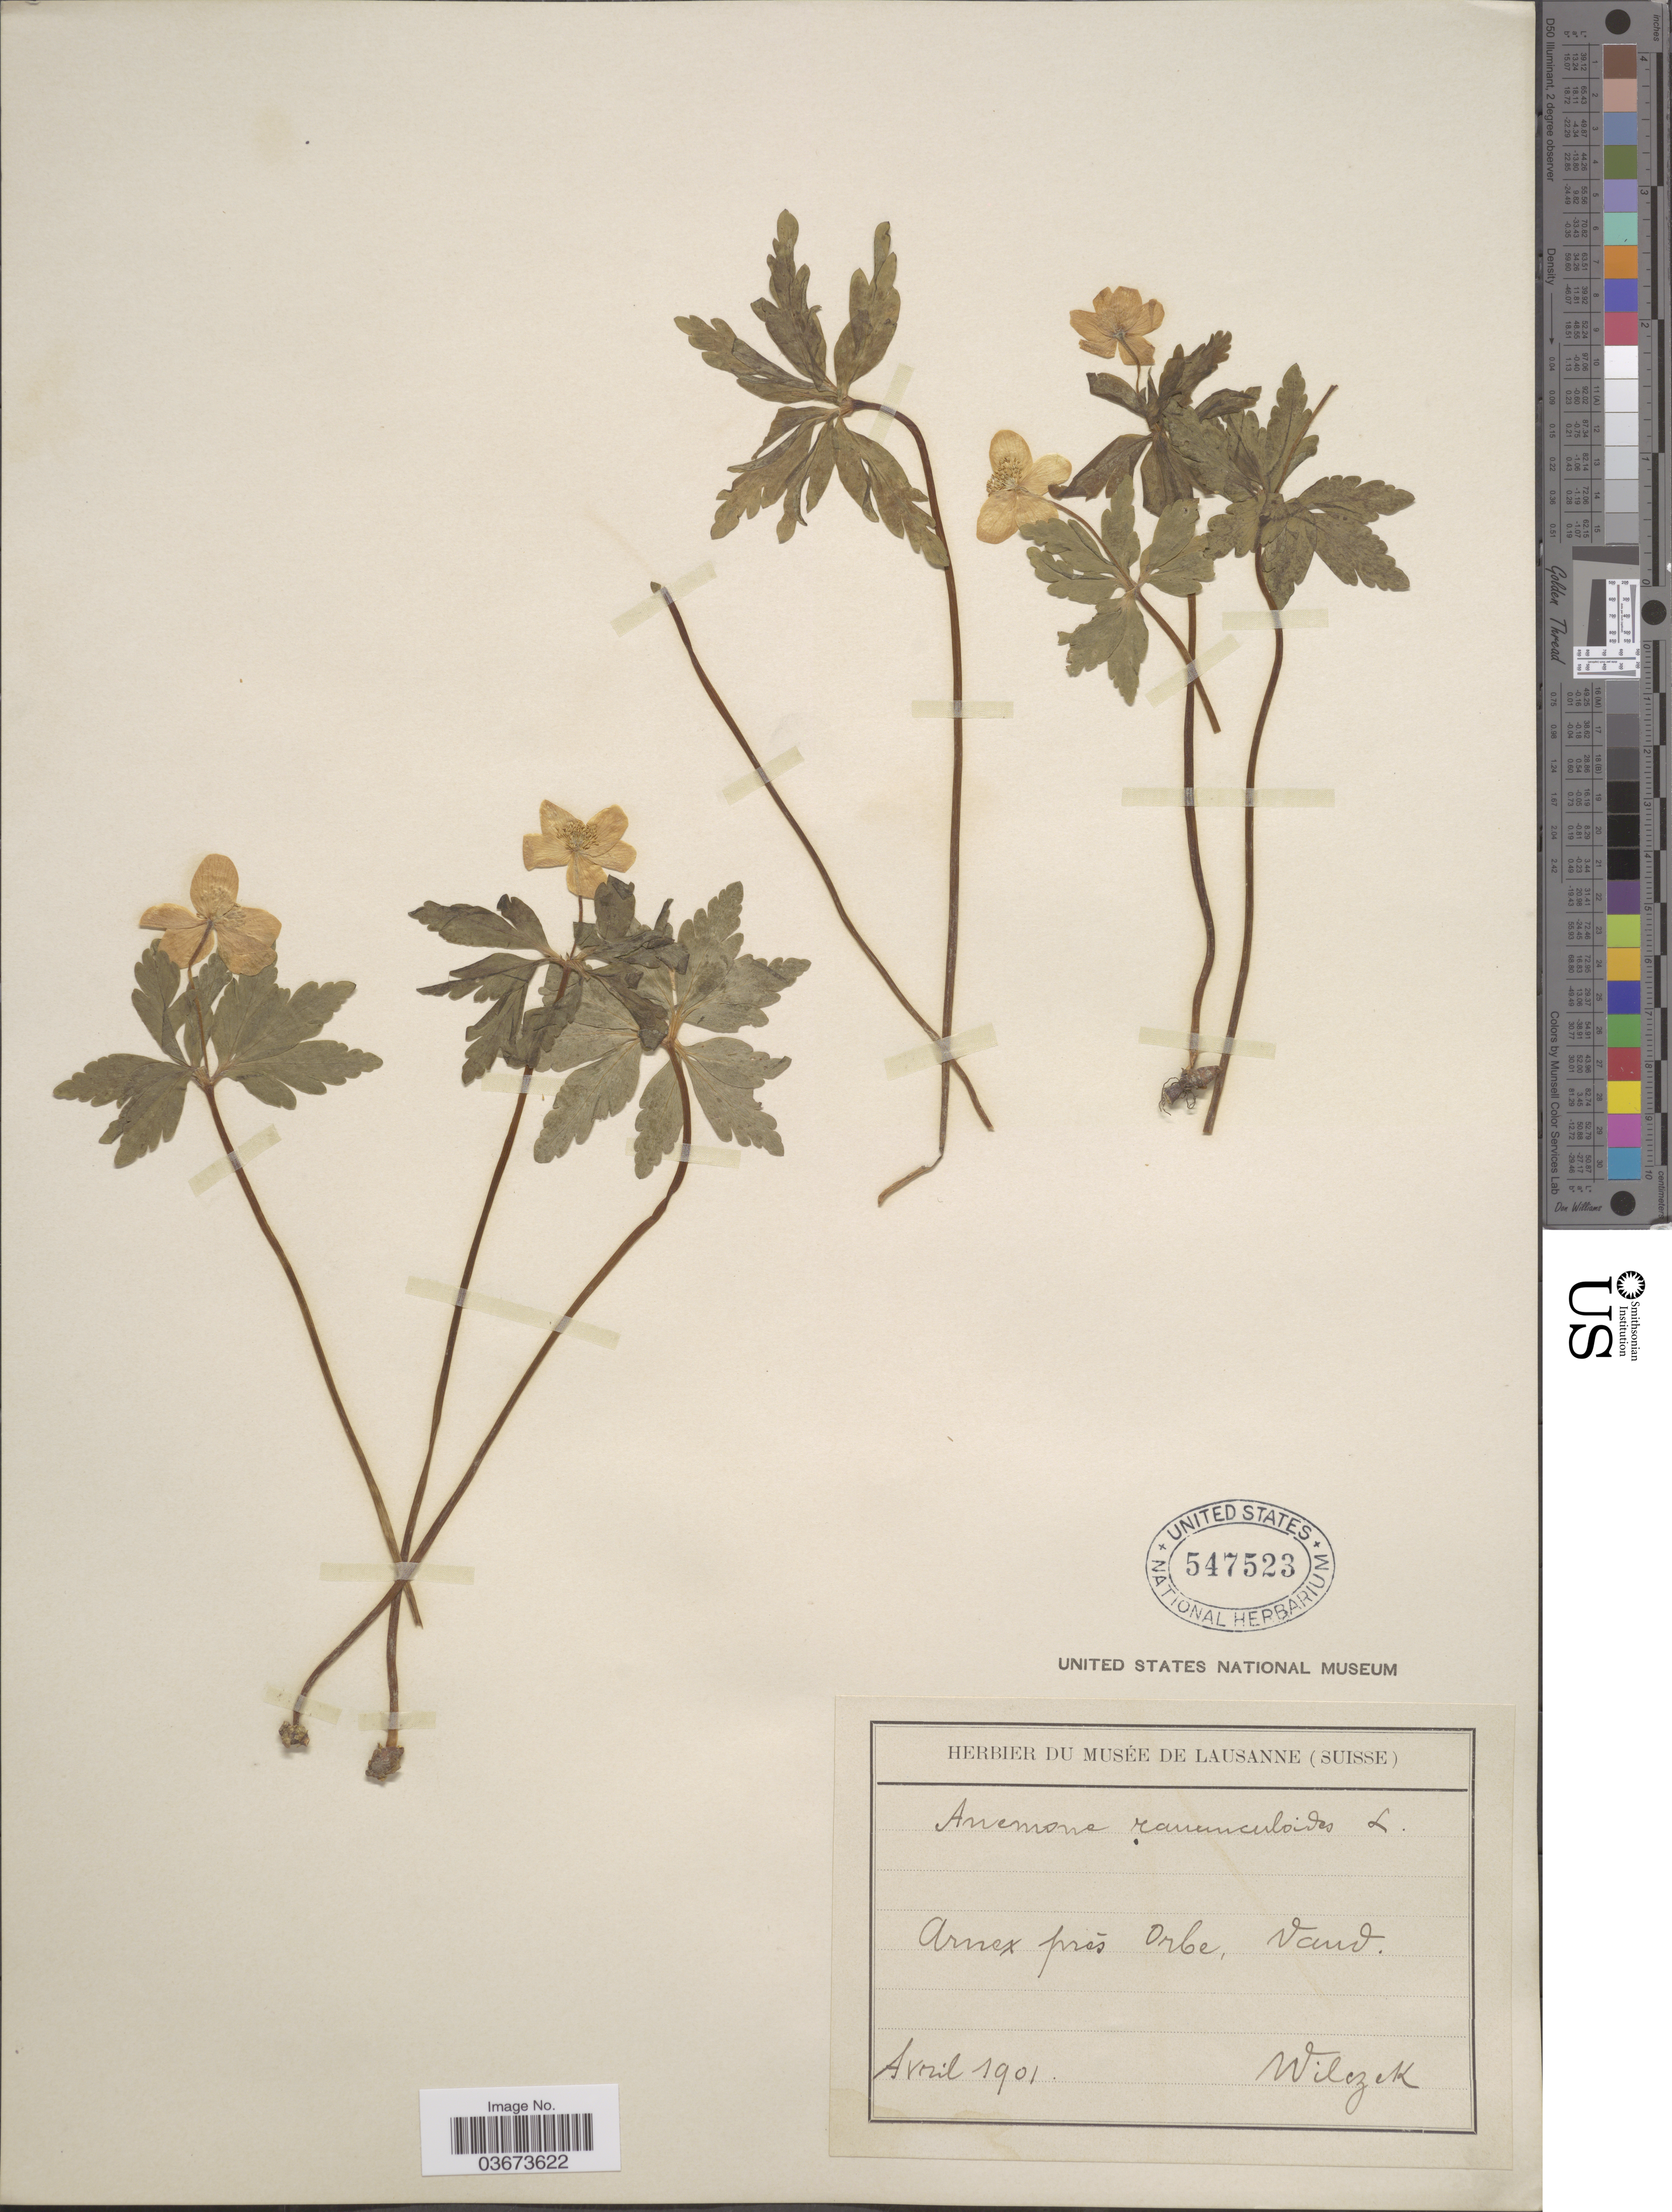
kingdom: Plantae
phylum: Tracheophyta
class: Magnoliopsida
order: Ranunculales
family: Ranunculaceae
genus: Anemone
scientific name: Anemone ranunculoides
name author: L.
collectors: Wilczek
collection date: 1901-04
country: Switzerland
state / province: Vaud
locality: Arnex près Orbe.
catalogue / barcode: US 547523